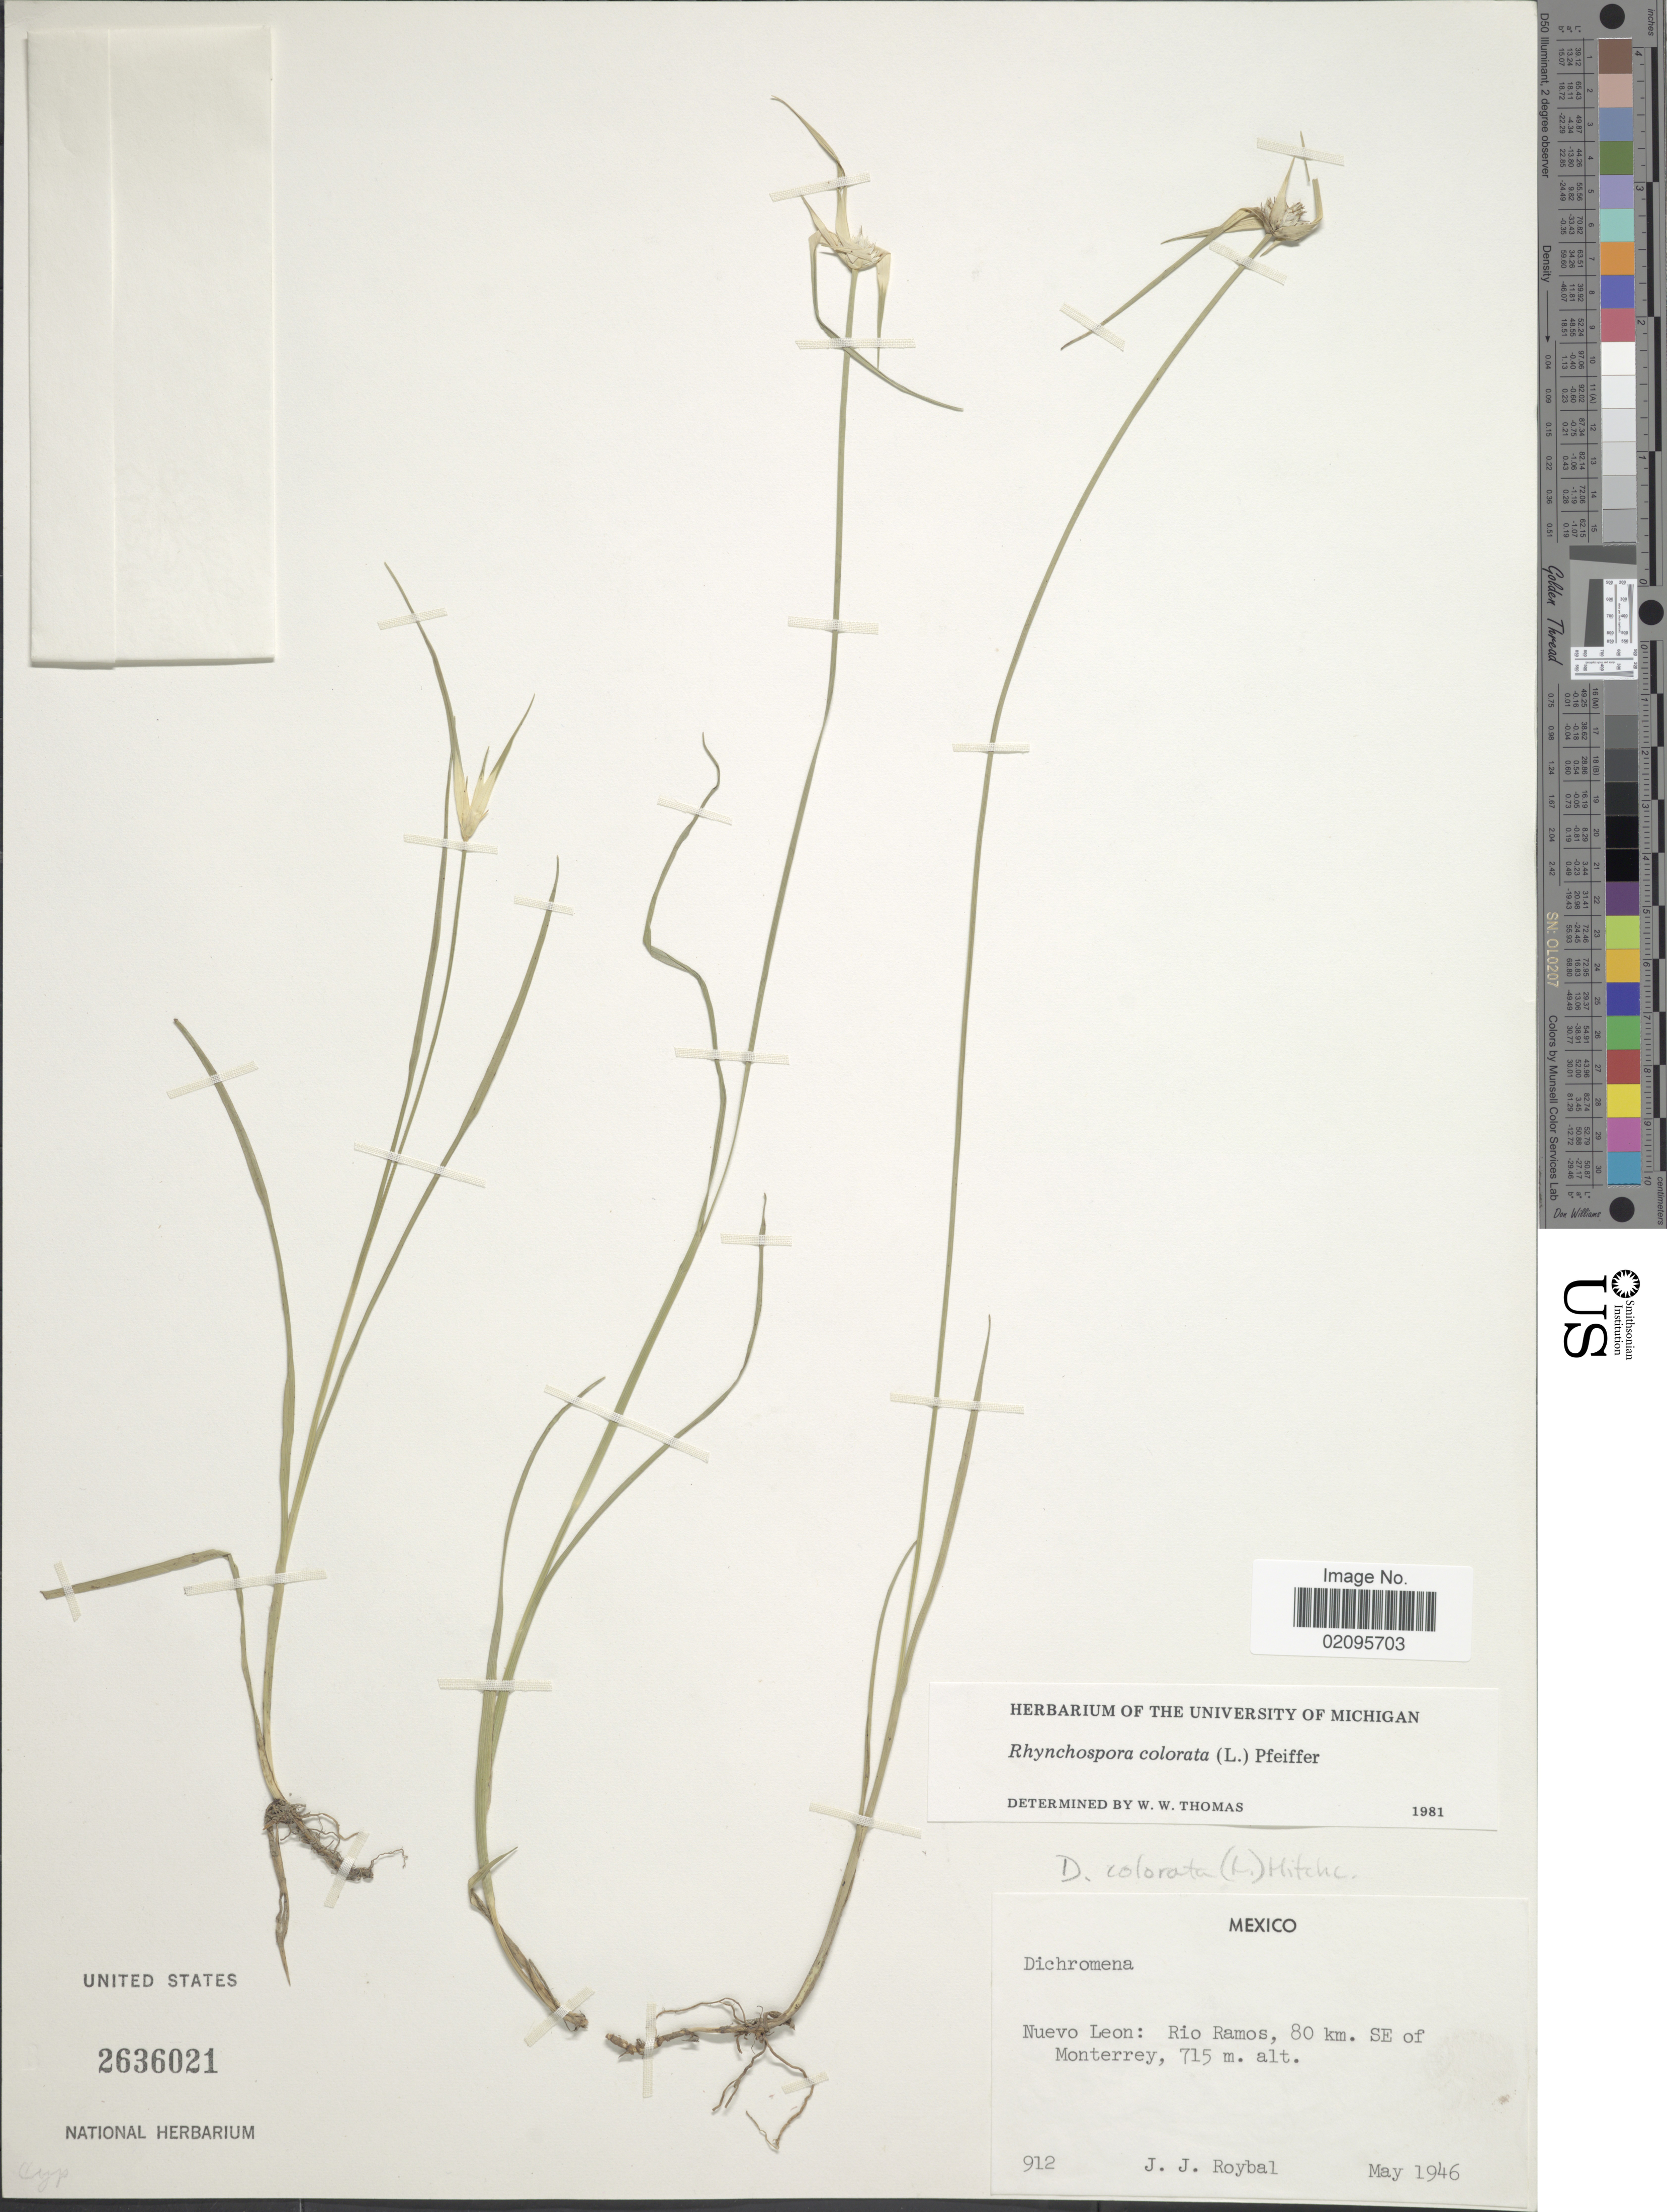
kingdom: Plantae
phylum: Tracheophyta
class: Liliopsida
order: Poales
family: Cyperaceae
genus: Rhynchospora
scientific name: Rhynchospora colorata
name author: (L.) H. Pfeiff.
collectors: J. J. Roybal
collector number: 912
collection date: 1946-05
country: Mexico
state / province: Nuevo León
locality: Rio Ramos, 80 km. SE of Monterrey.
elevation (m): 715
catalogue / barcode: US 2636021